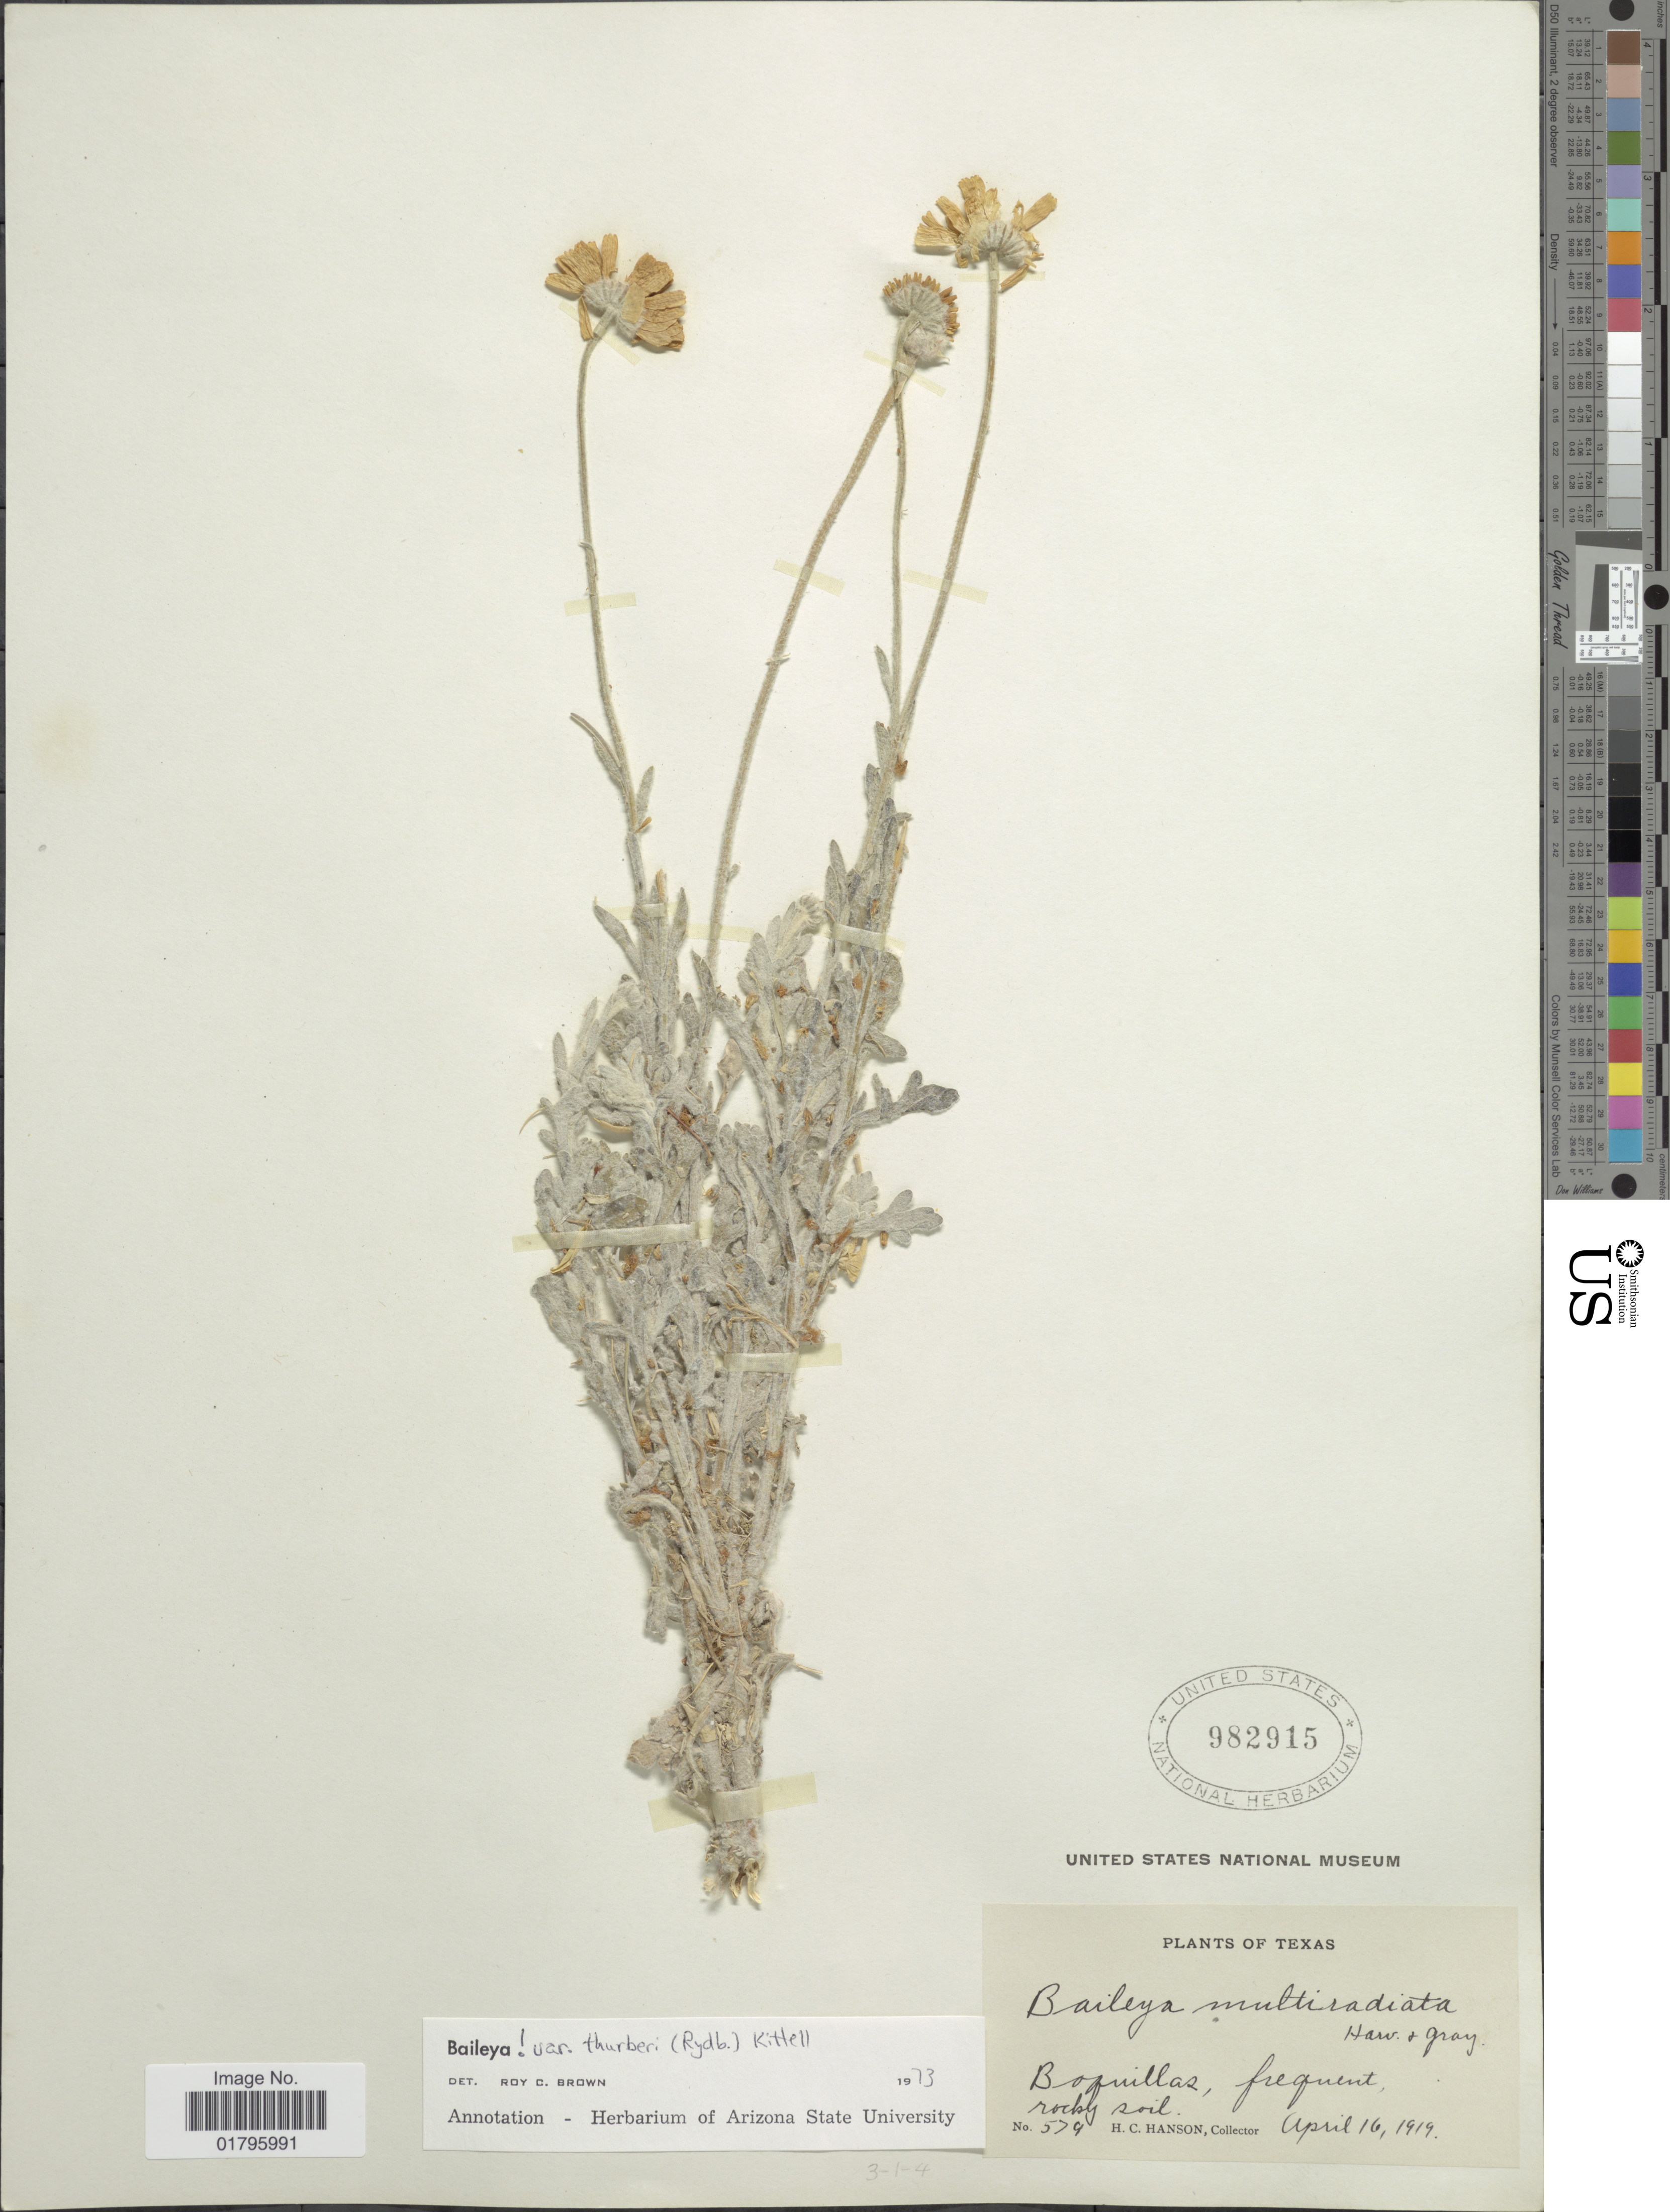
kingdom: Plantae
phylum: Tracheophyta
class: Magnoliopsida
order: Asterales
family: Asteraceae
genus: Baileya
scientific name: Baileya multiradiata var. thurberi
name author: (Rydb.) Kittell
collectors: H. Hanson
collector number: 579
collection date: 1919-04-16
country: United States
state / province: Texas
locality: Texas, Boquillas, frequent.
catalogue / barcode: US 982915